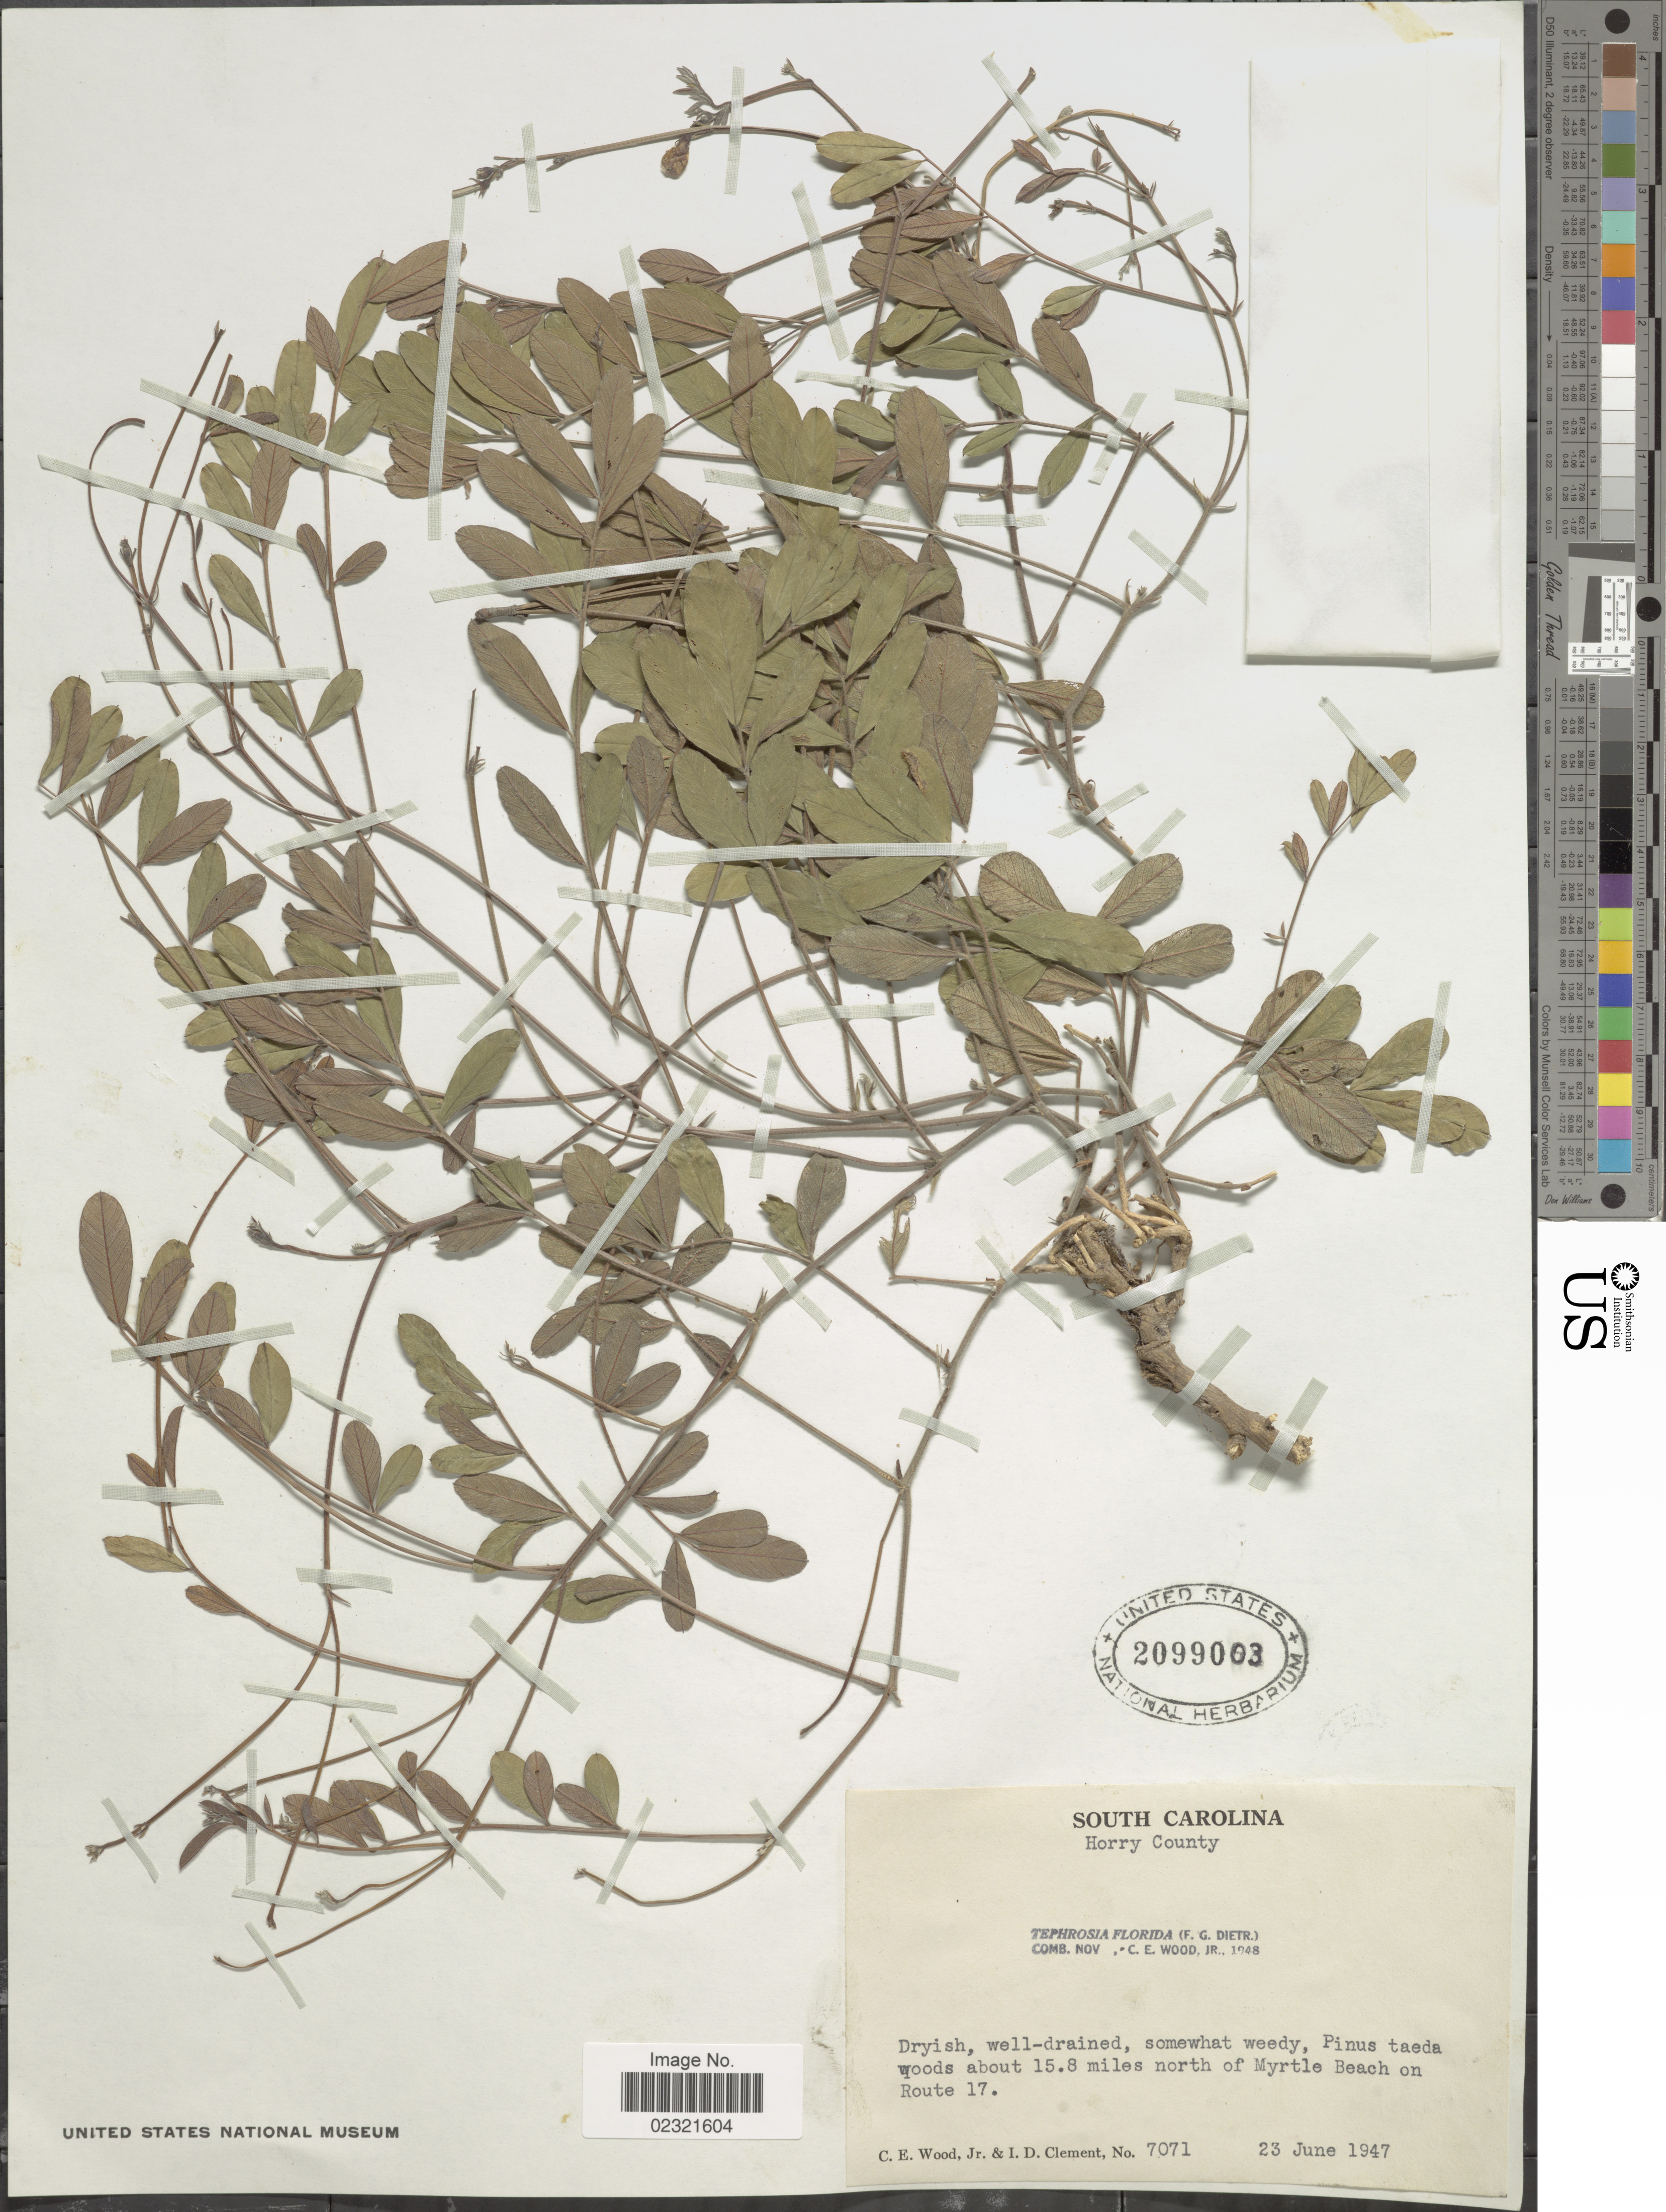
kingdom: Plantae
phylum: Tracheophyta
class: Magnoliopsida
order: Fabales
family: Fabaceae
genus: Tephrosia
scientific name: Tephrosia florida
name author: (Dietr.) C.E. Wood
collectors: C. Wood & I. Clement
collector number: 7071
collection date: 1947-06-23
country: United States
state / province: South Carolina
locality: Horry County. About 15.8 miles north of Myrtle Beach on Route 17.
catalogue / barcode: US 2099003